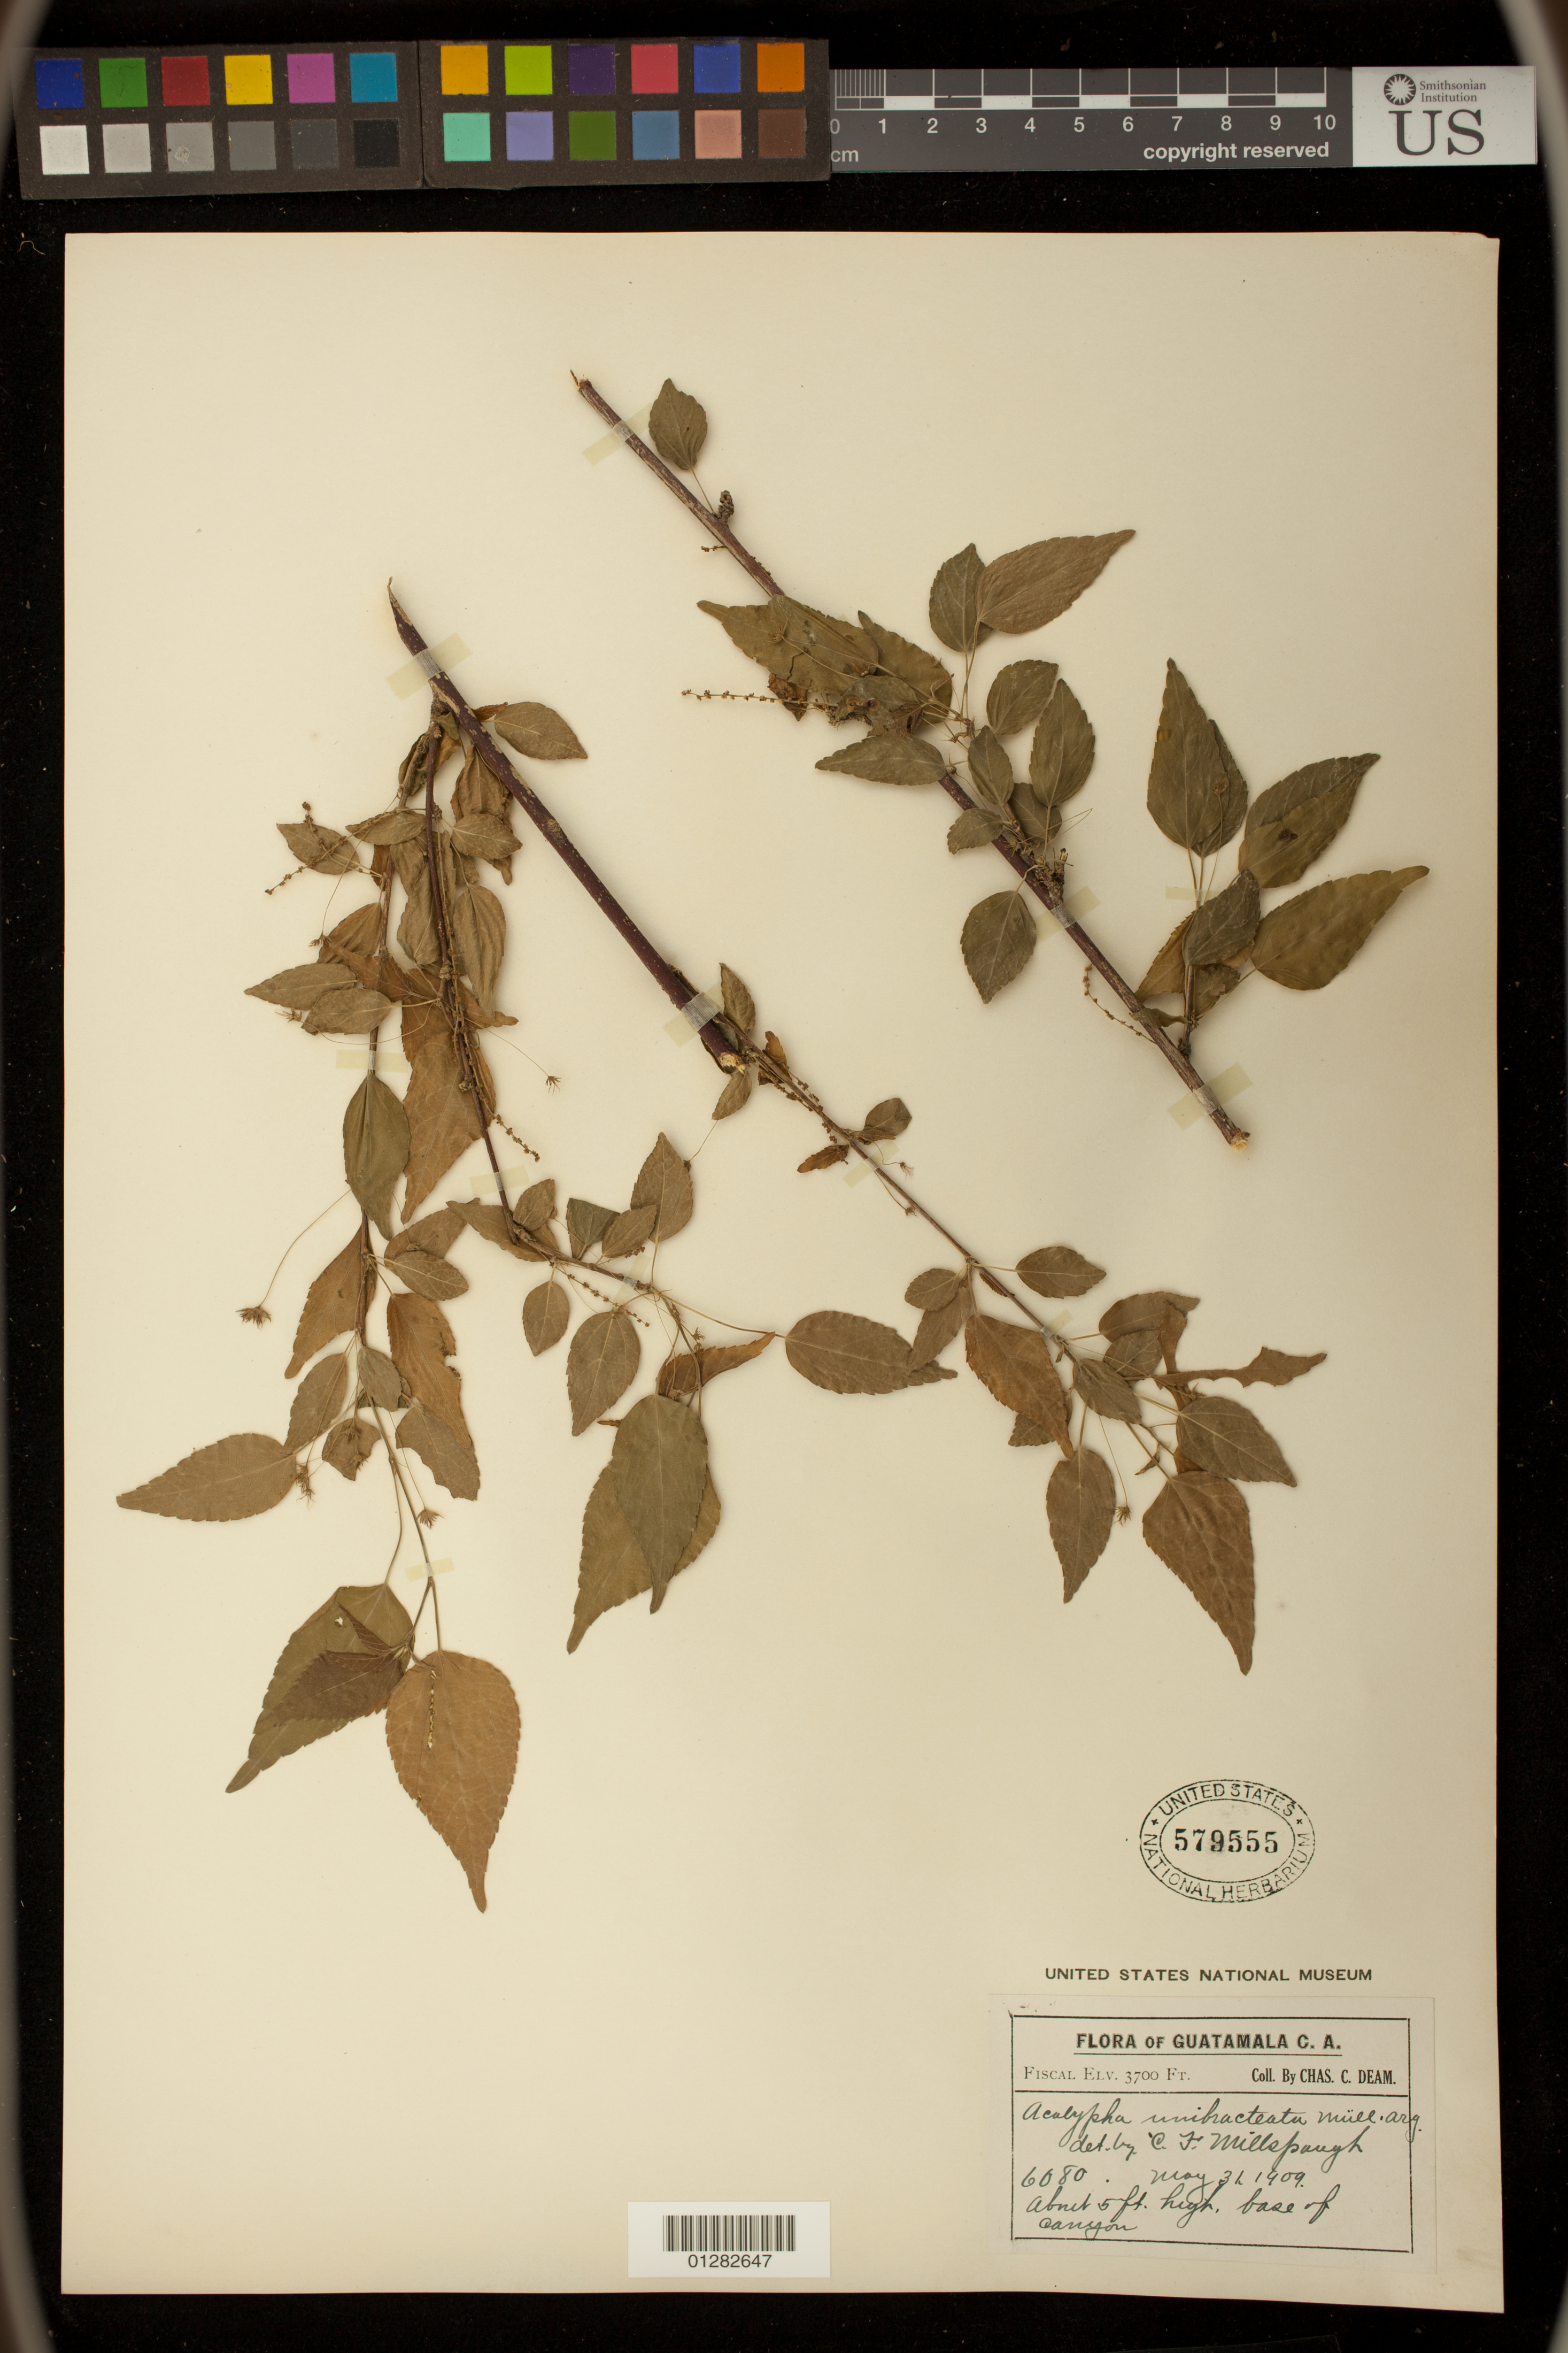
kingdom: Plantae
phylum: Tracheophyta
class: Magnoliopsida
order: Malpighiales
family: Euphorbiaceae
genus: Acalypha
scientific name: Acalypha unibracteata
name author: Müll. Arg.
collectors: G. B. Hinton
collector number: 6080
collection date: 1909-05-31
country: Guatemala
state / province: Guatemala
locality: Fiscal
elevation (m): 1128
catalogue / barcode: US 579555